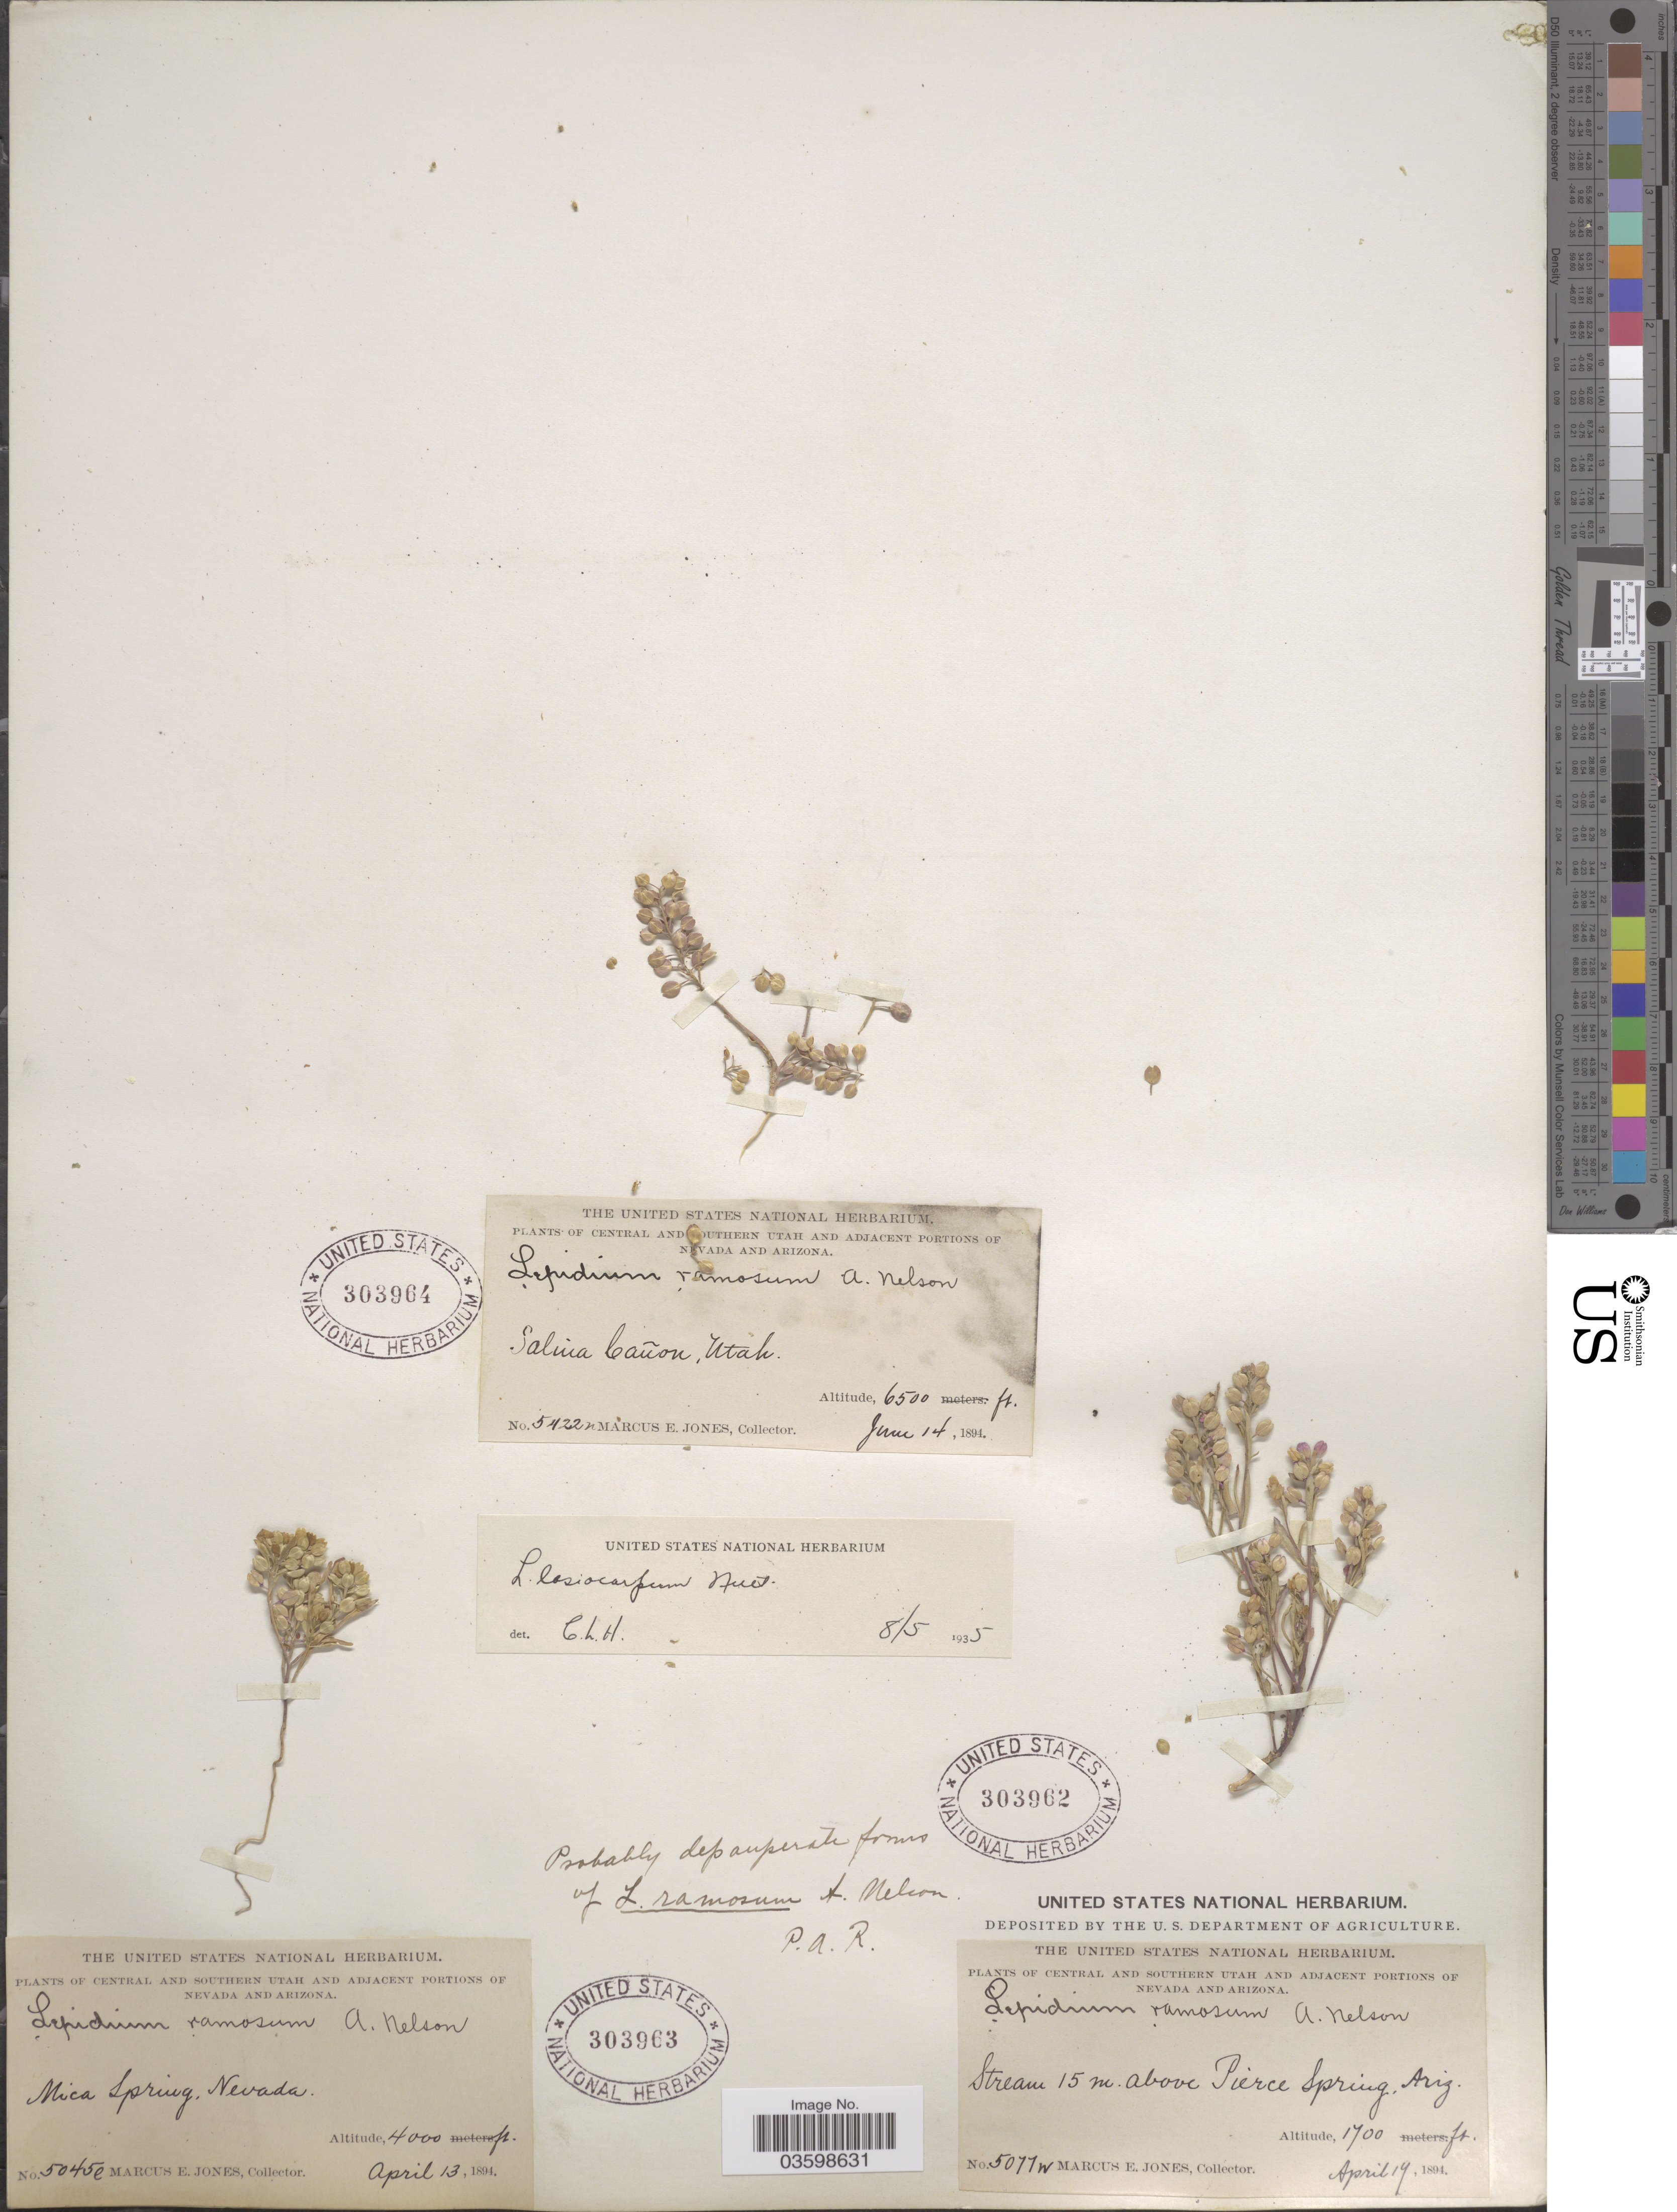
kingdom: Plantae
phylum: Tracheophyta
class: Magnoliopsida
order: Brassicales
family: Brassicaceae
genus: Lepidium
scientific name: Lepidium lasiocarpum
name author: Nutt.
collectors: M. E. Jones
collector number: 5045e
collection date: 1894-04-13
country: United States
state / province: Nevada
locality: Adjacent Portions of Nevada. Mica Spring.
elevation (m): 1219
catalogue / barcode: US 303963-2